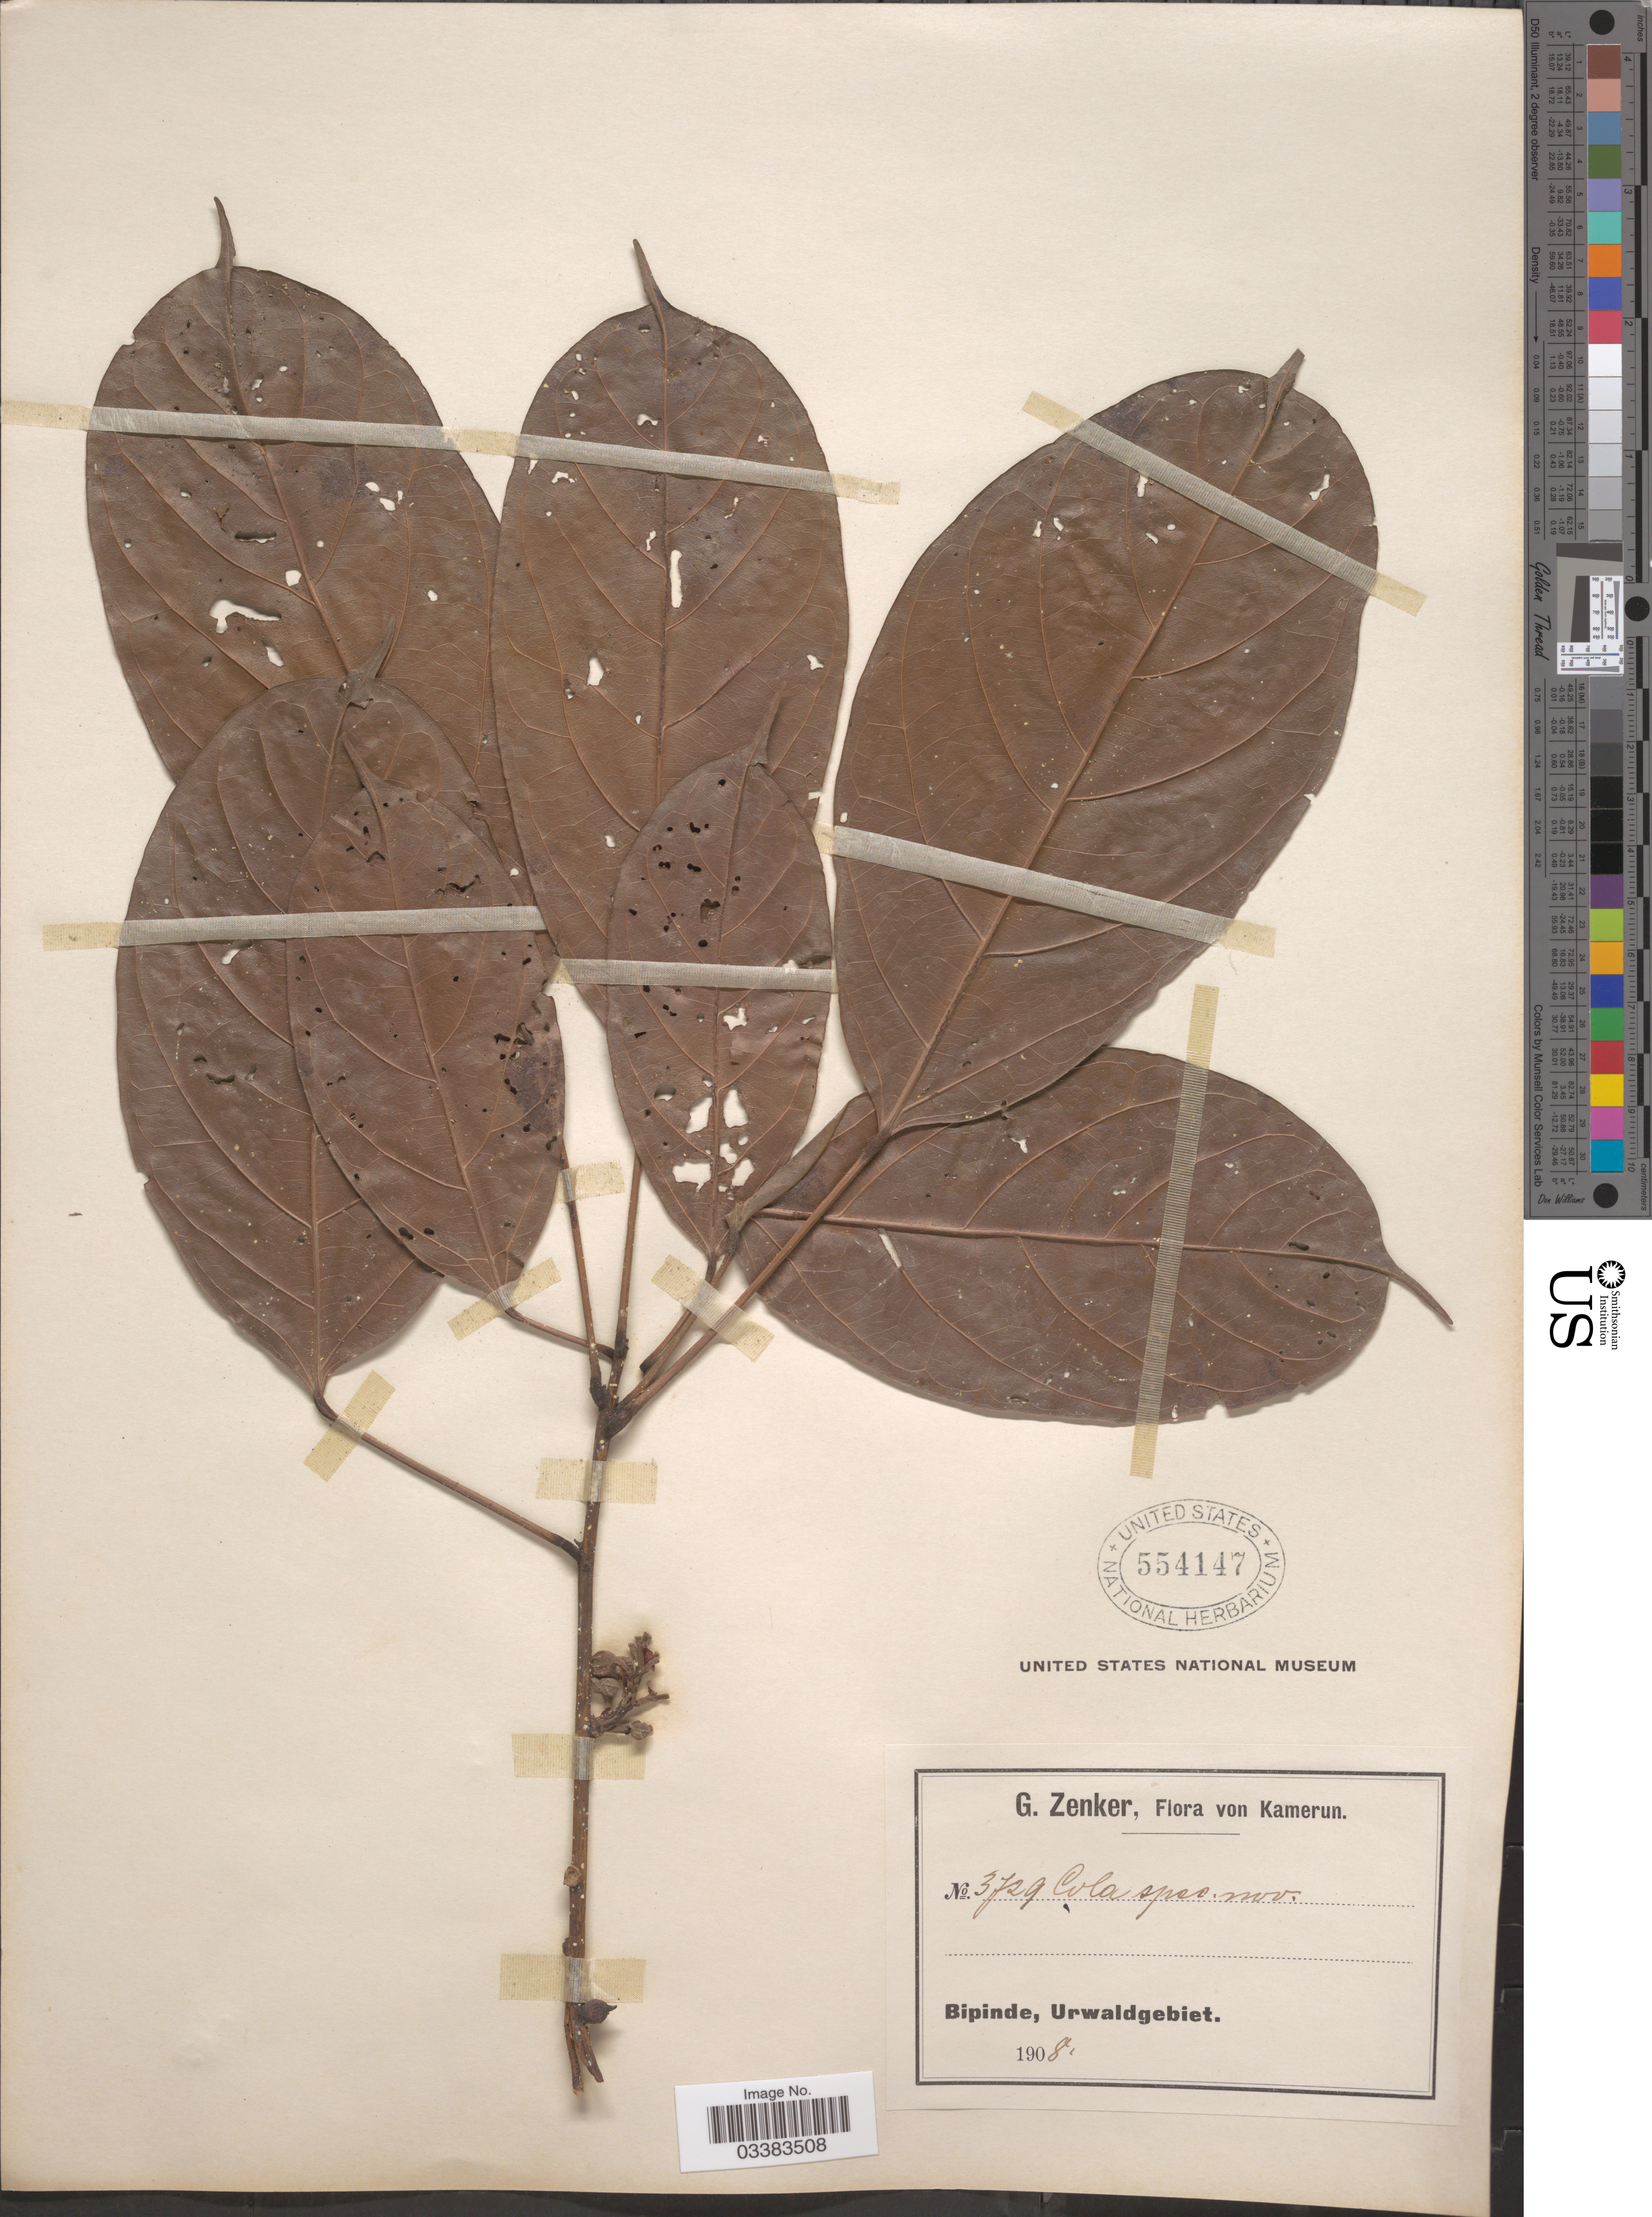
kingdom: Plantae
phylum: Tracheophyta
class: Magnoliopsida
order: Malvales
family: Malvaceae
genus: Cola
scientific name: Cola sp.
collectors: G. A. Zenker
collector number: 3729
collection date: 1908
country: Cameroon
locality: Kamerun. Bipinde, Urwaldgebiet.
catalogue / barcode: US 554147